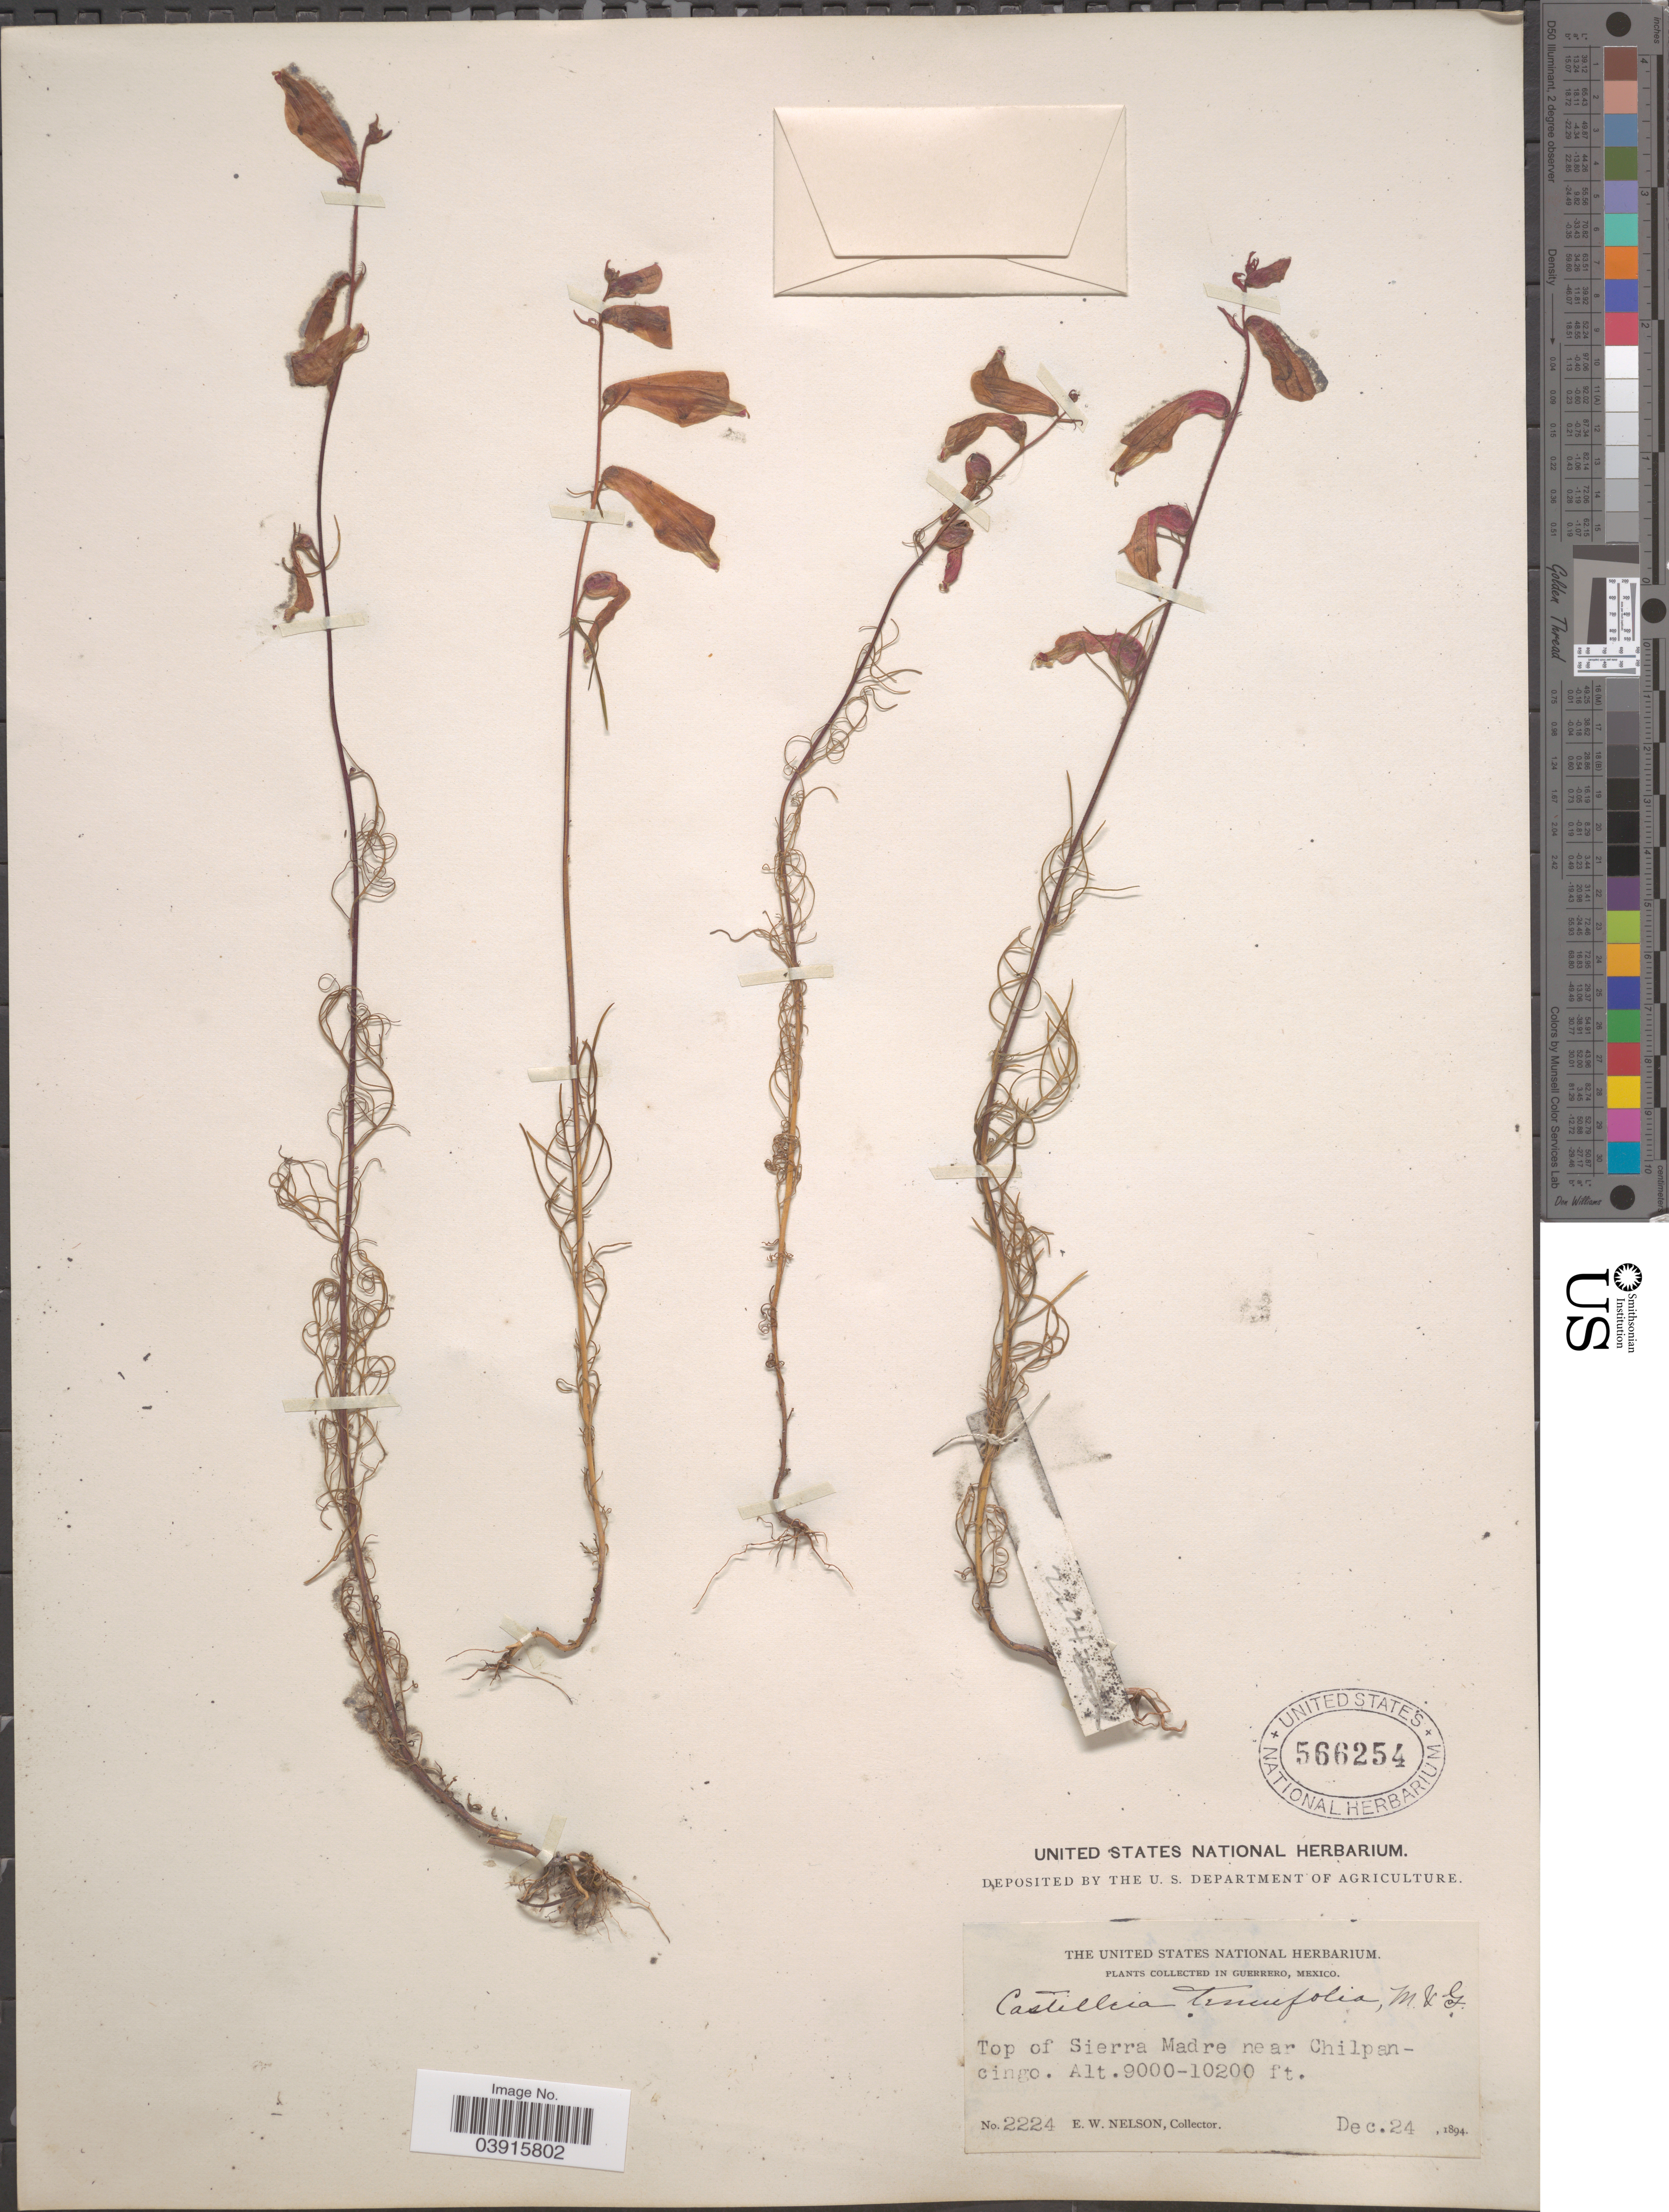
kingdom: Plantae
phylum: Tracheophyta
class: Magnoliopsida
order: Lamiales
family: Orobanchaceae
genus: Castilleja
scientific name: Castilleja tenuiflora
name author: Benth.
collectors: E. W. Nelson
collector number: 2224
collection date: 1894-12-24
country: Mexico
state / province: Guerrero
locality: Top of Sierra Madre near Chilpancingo.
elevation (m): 2743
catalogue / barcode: US 566254